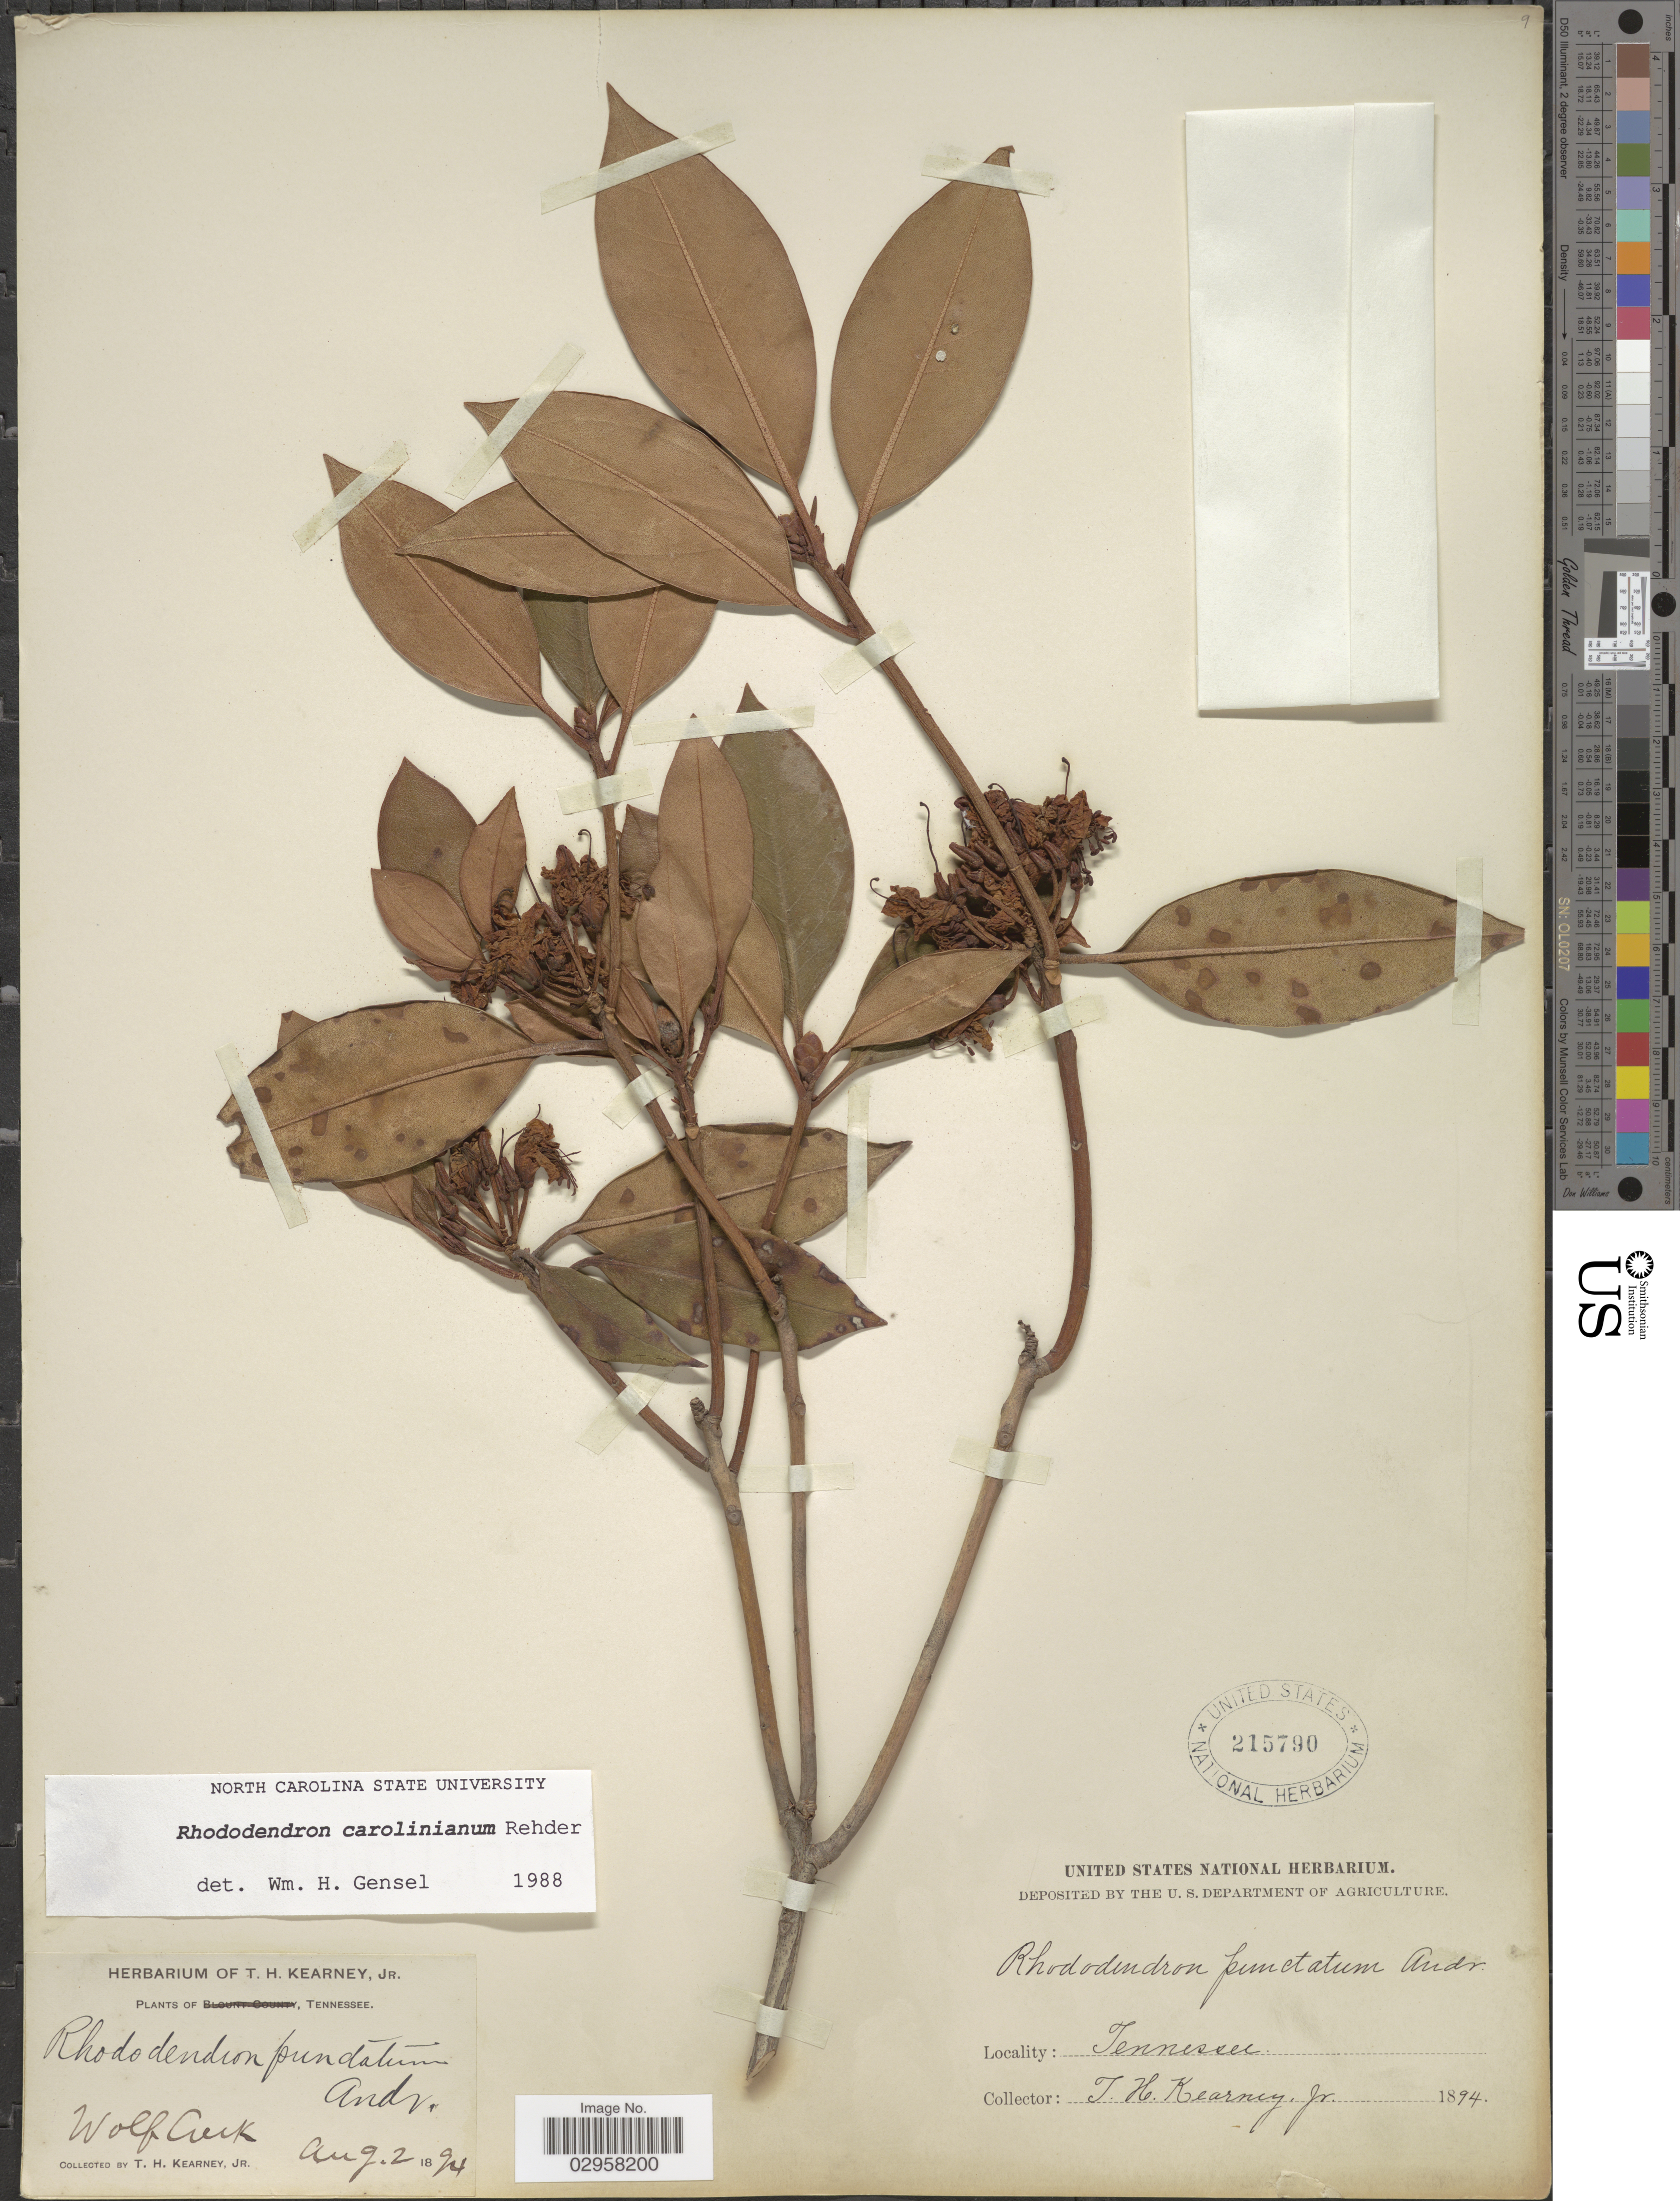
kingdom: Plantae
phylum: Tracheophyta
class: Magnoliopsida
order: Ericales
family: Ericaceae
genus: Rhododendron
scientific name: Rhododendron carolinianum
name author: Rehder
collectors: T. H. Kearney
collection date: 1894-08-02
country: United States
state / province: Tennessee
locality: Wolf Creek.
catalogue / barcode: US 215790